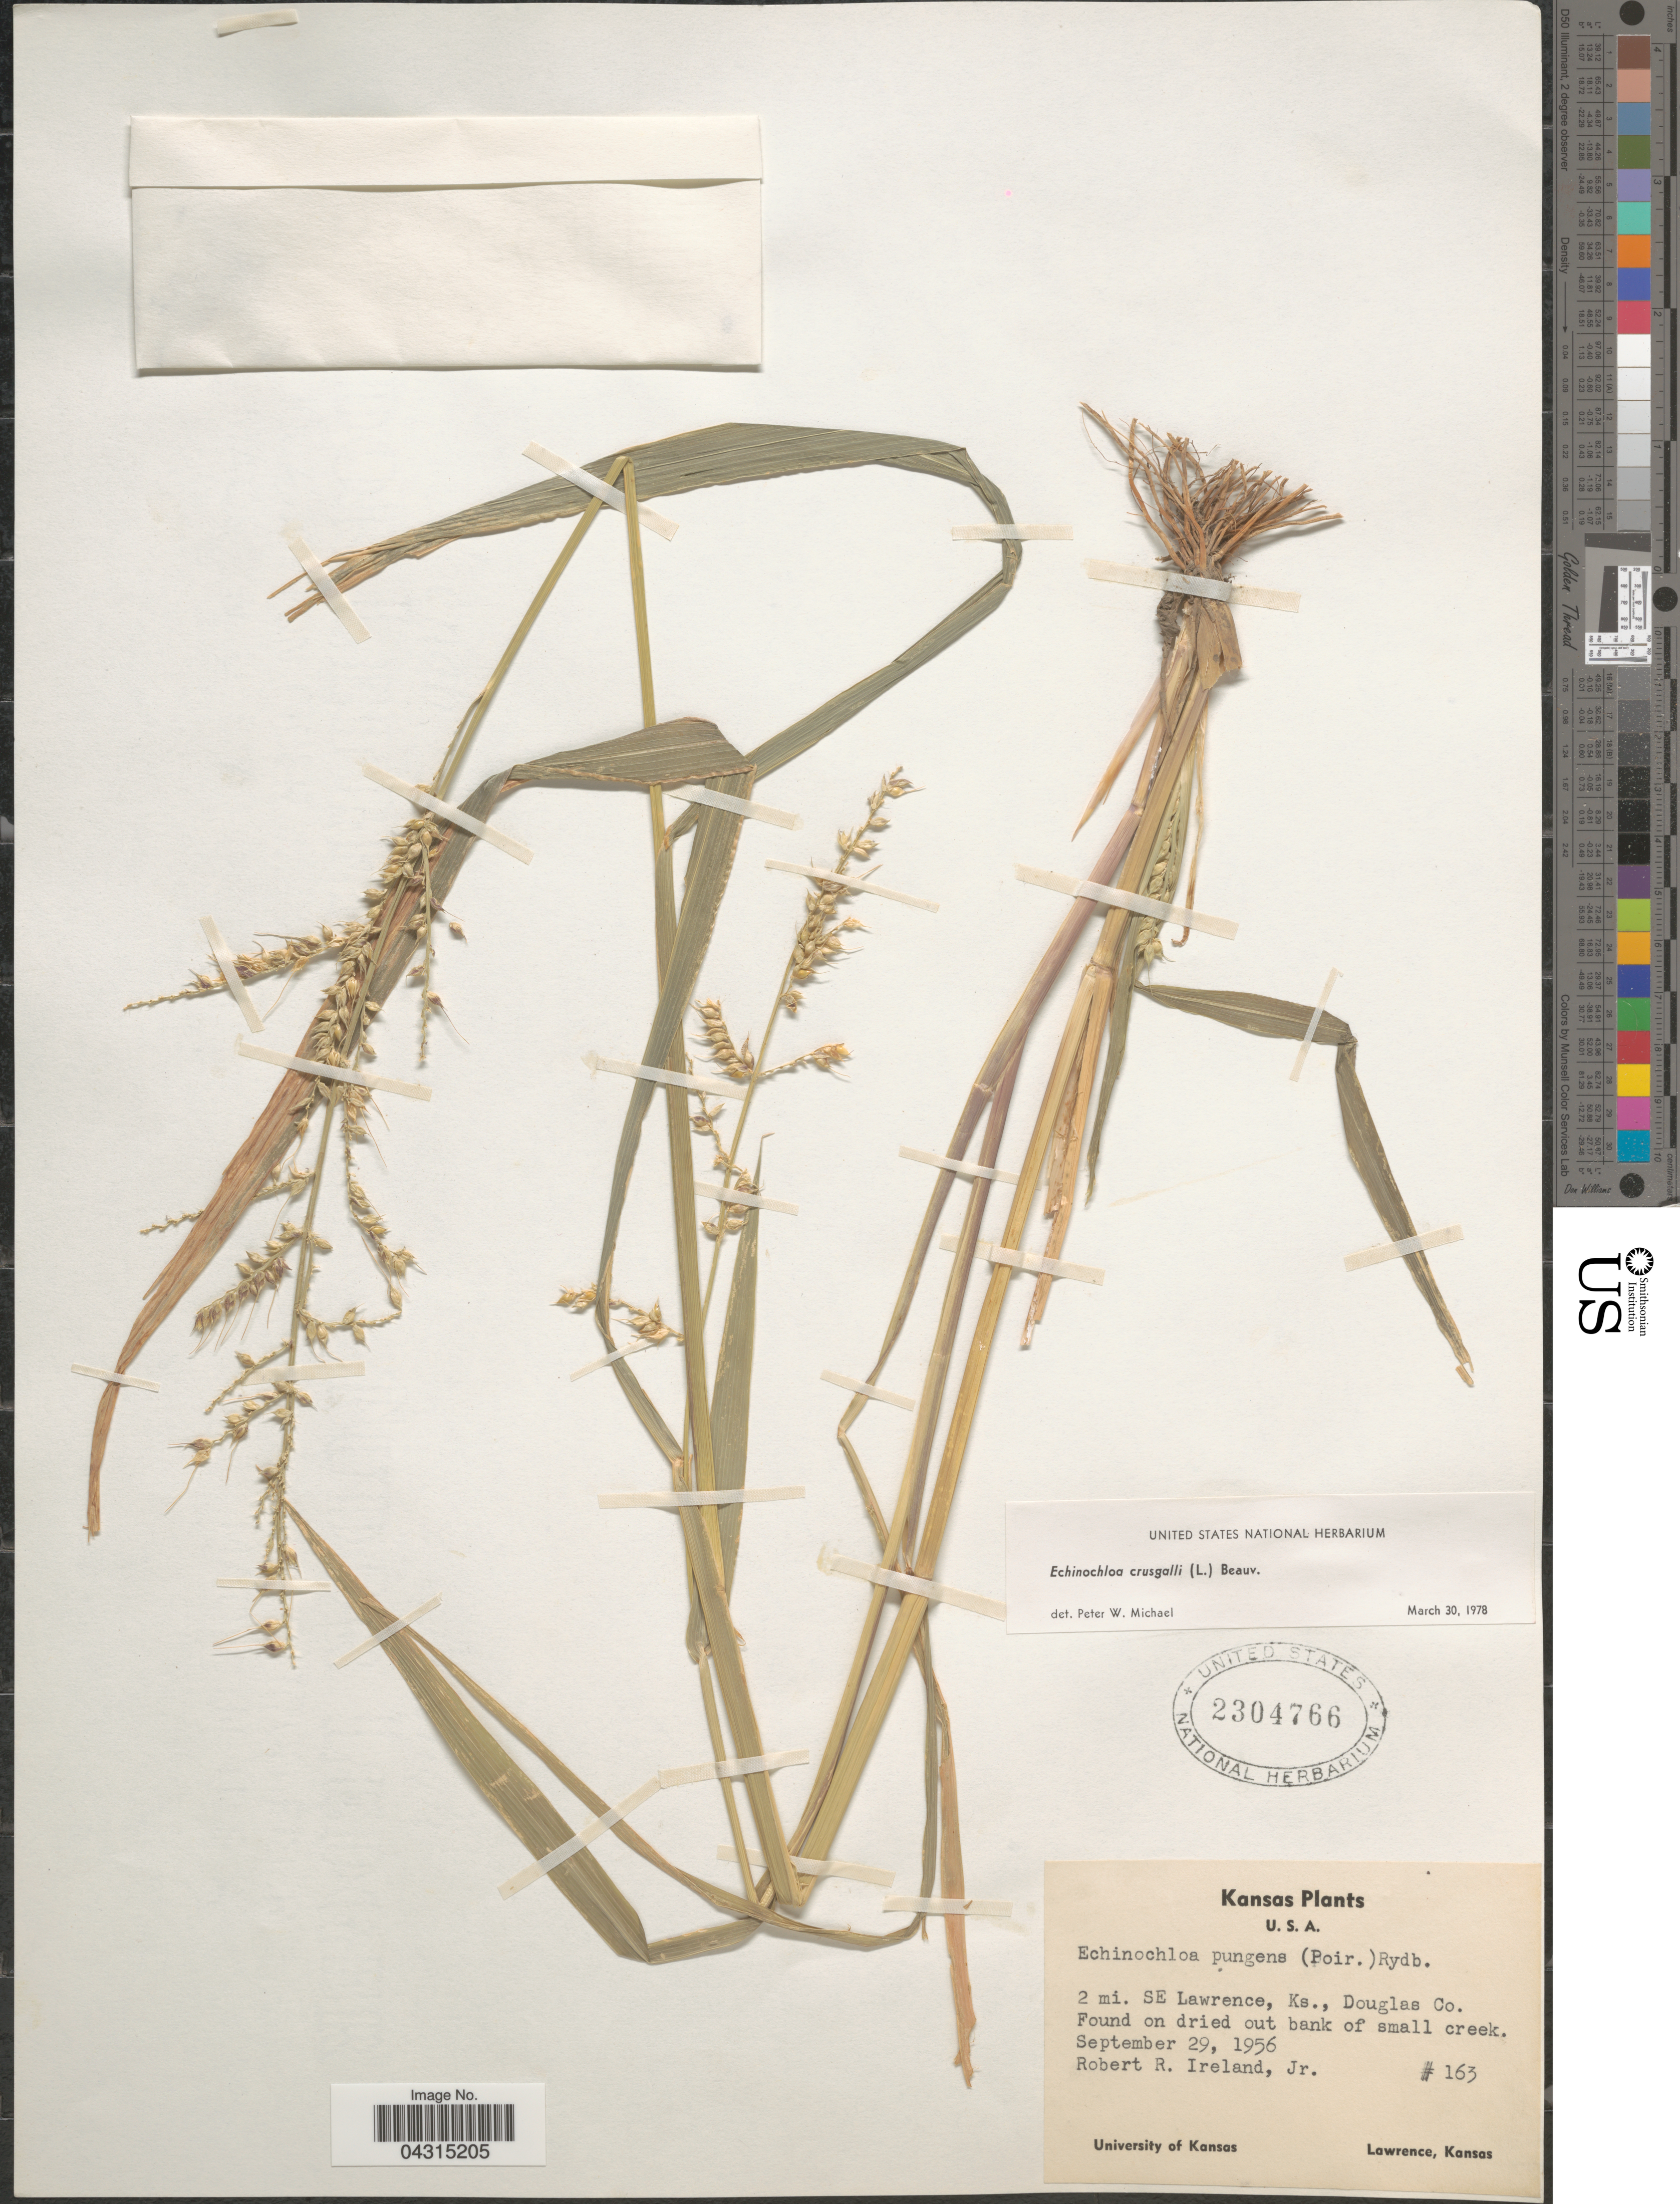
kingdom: Plantae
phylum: Tracheophyta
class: Liliopsida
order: Poales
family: Poaceae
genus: Echinochloa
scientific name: Echinochloa crus-galli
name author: (L.) P. Beauv.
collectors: R. Ireland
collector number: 163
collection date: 1956-09-29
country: United States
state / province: Kansas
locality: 2 mi. SE Lawrence, Ks., Douglas Co.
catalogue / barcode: US 2304766